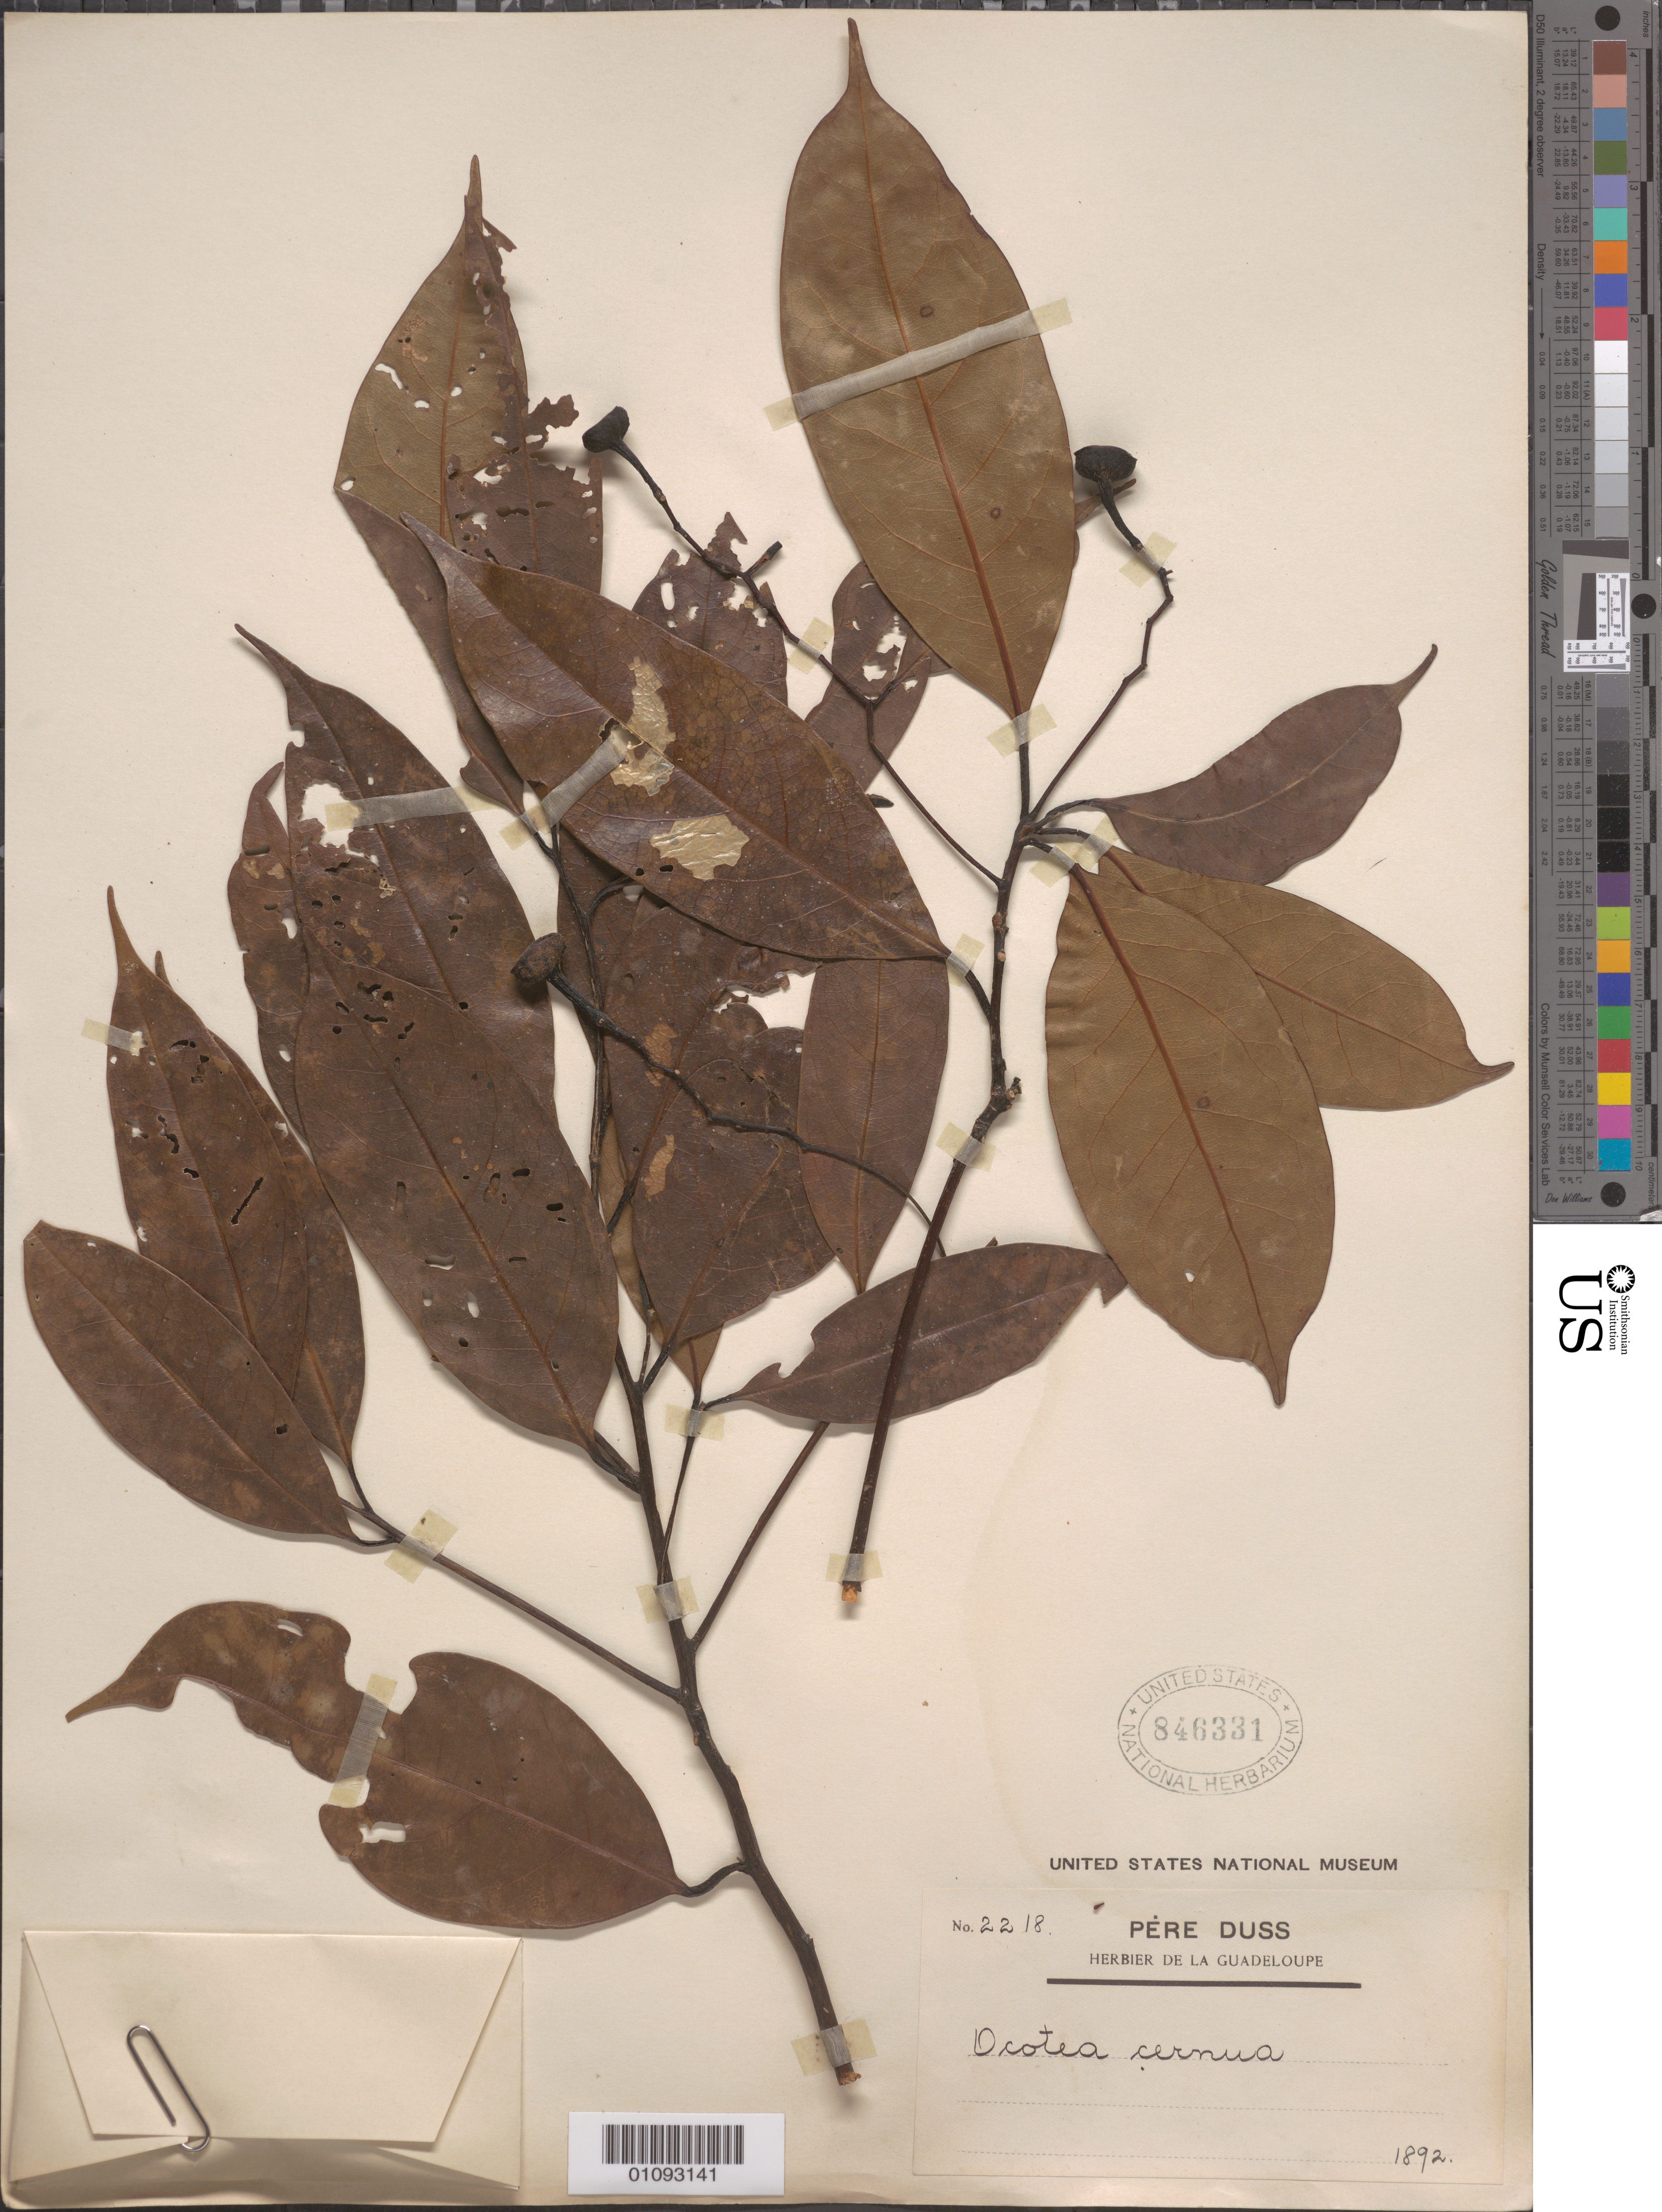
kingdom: Plantae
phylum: Tracheophyta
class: Magnoliopsida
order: Laurales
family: Lauraceae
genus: Ocotea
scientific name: Ocotea cernua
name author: (Nees) Mez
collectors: Père Duss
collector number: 2218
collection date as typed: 1892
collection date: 1892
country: Guadeloupe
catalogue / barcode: US 846331